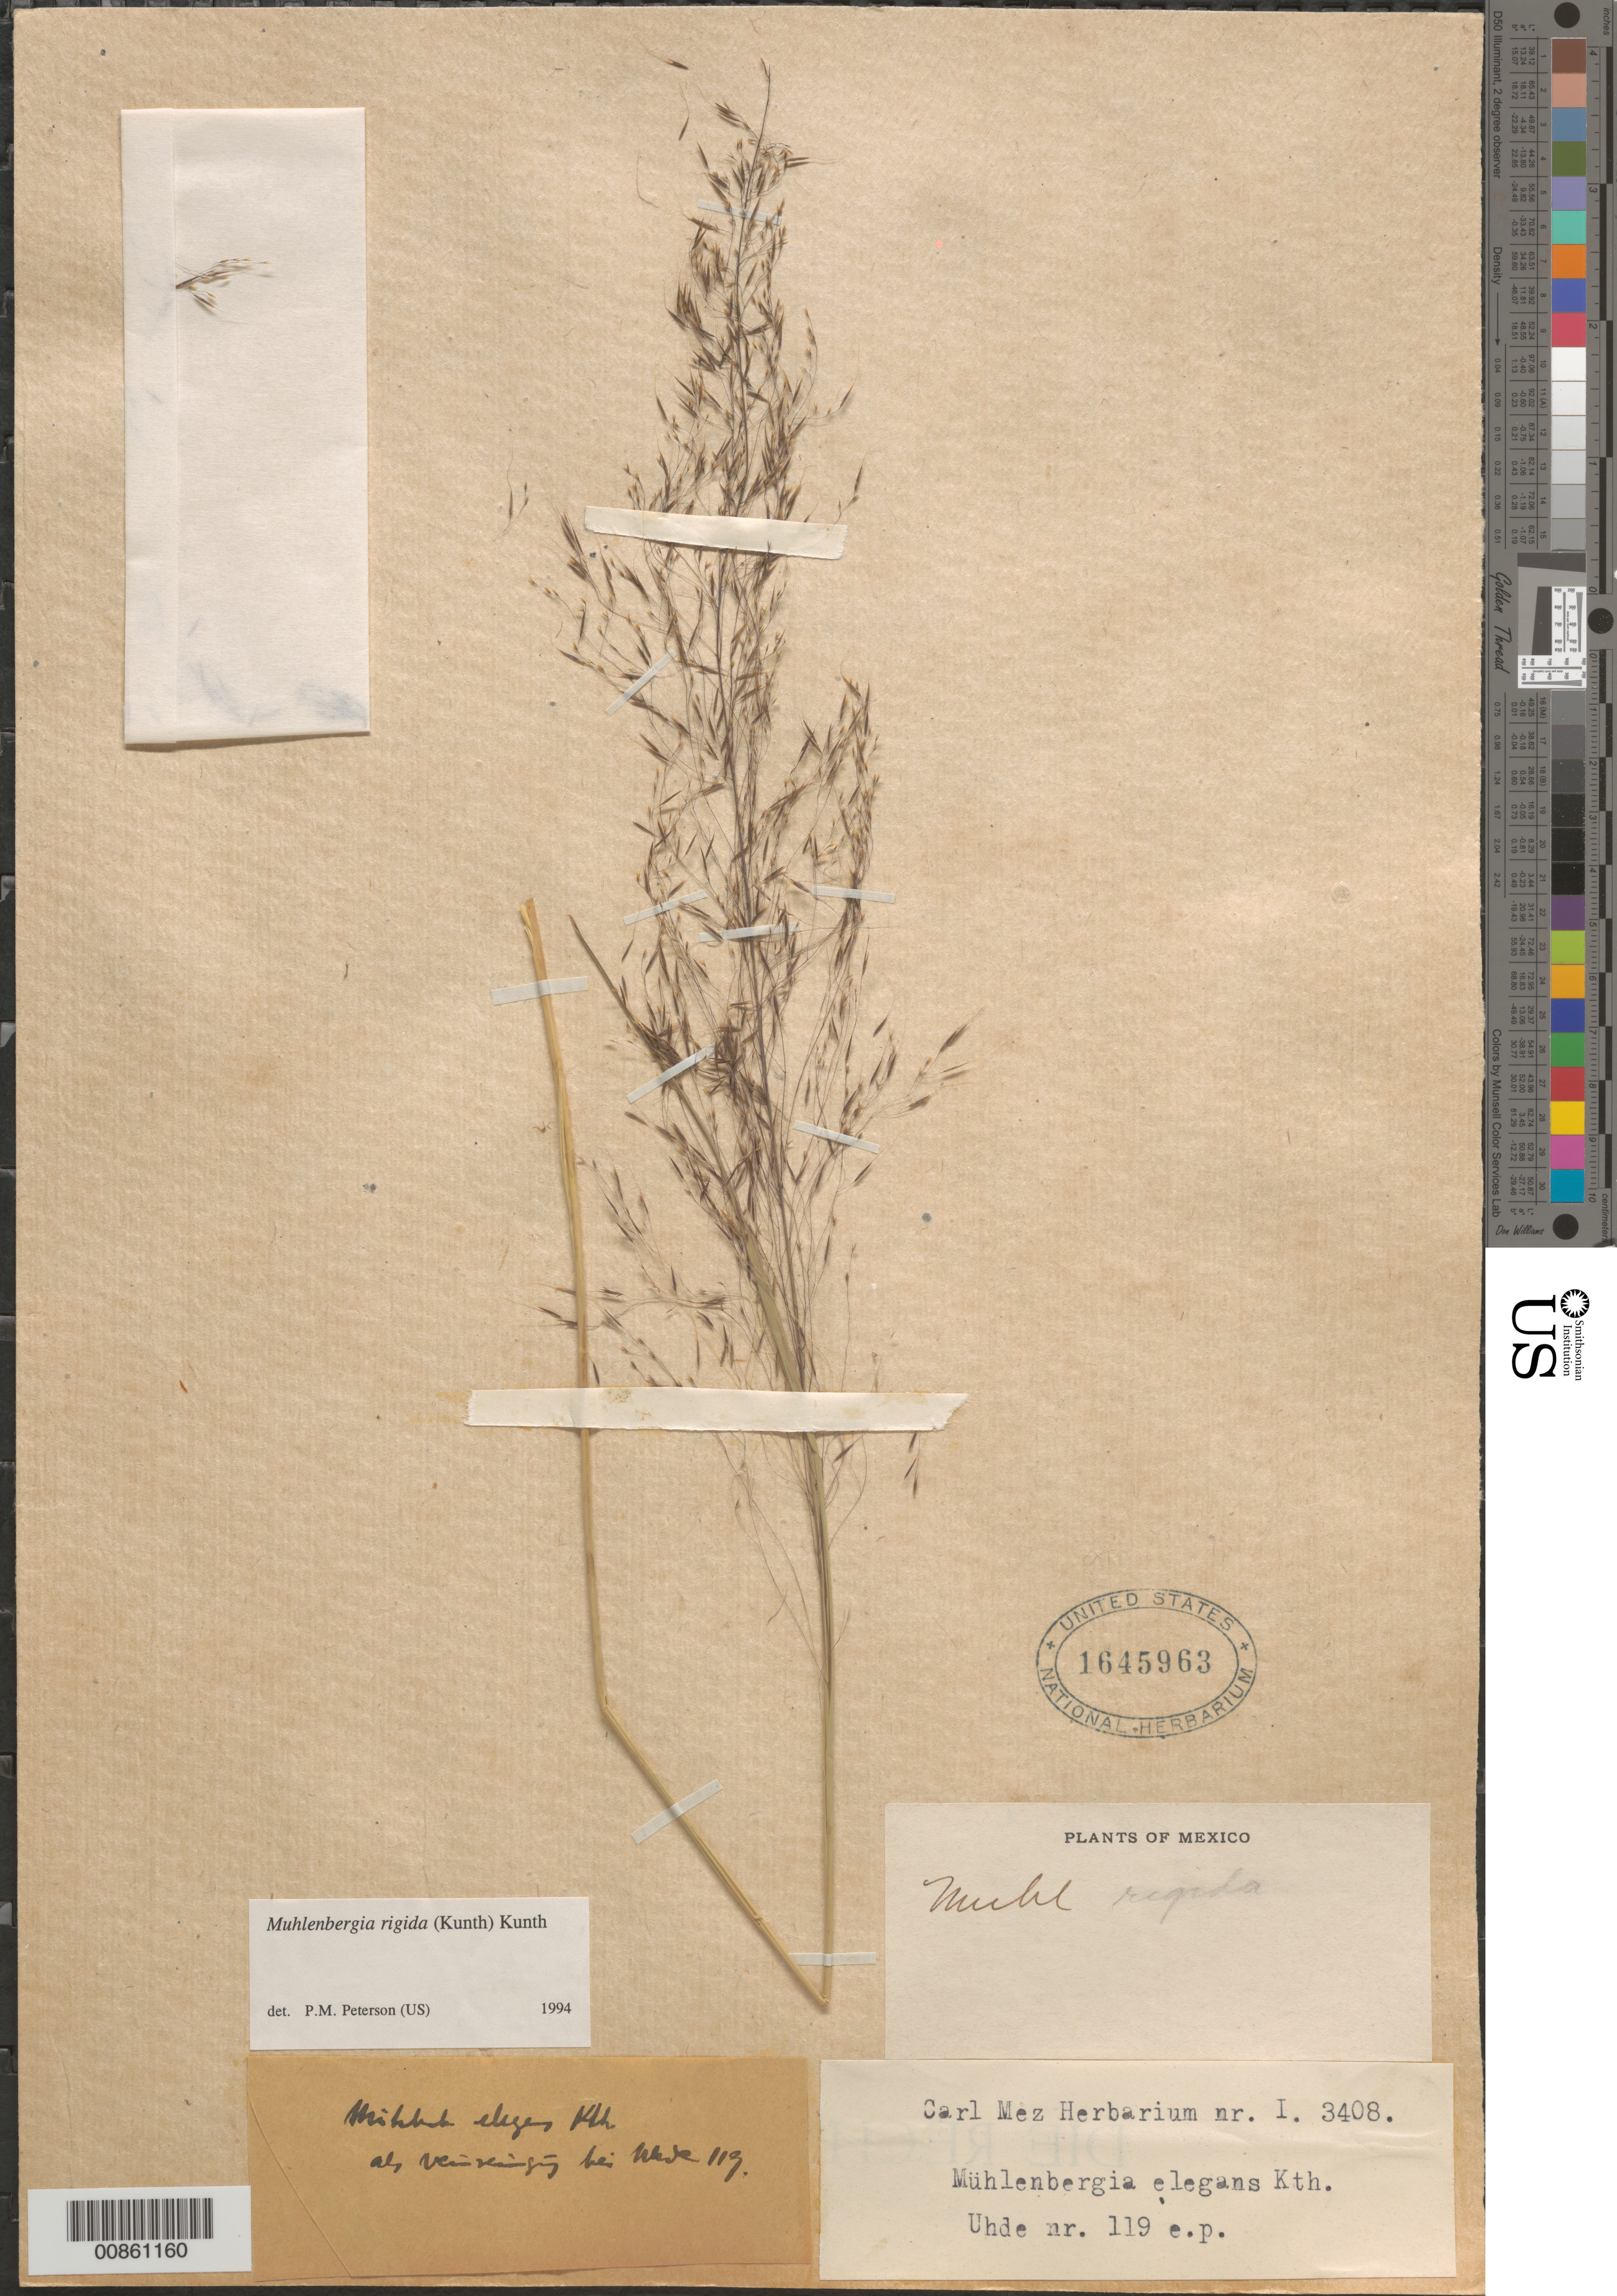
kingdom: Plantae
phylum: Tracheophyta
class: Liliopsida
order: Poales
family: Poaceae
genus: Muhlenbergia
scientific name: Muhlenbergia rigida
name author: (Kunth) Kunth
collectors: C. A. Uhde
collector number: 119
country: Mexico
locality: Mexico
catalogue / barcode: US 1645963